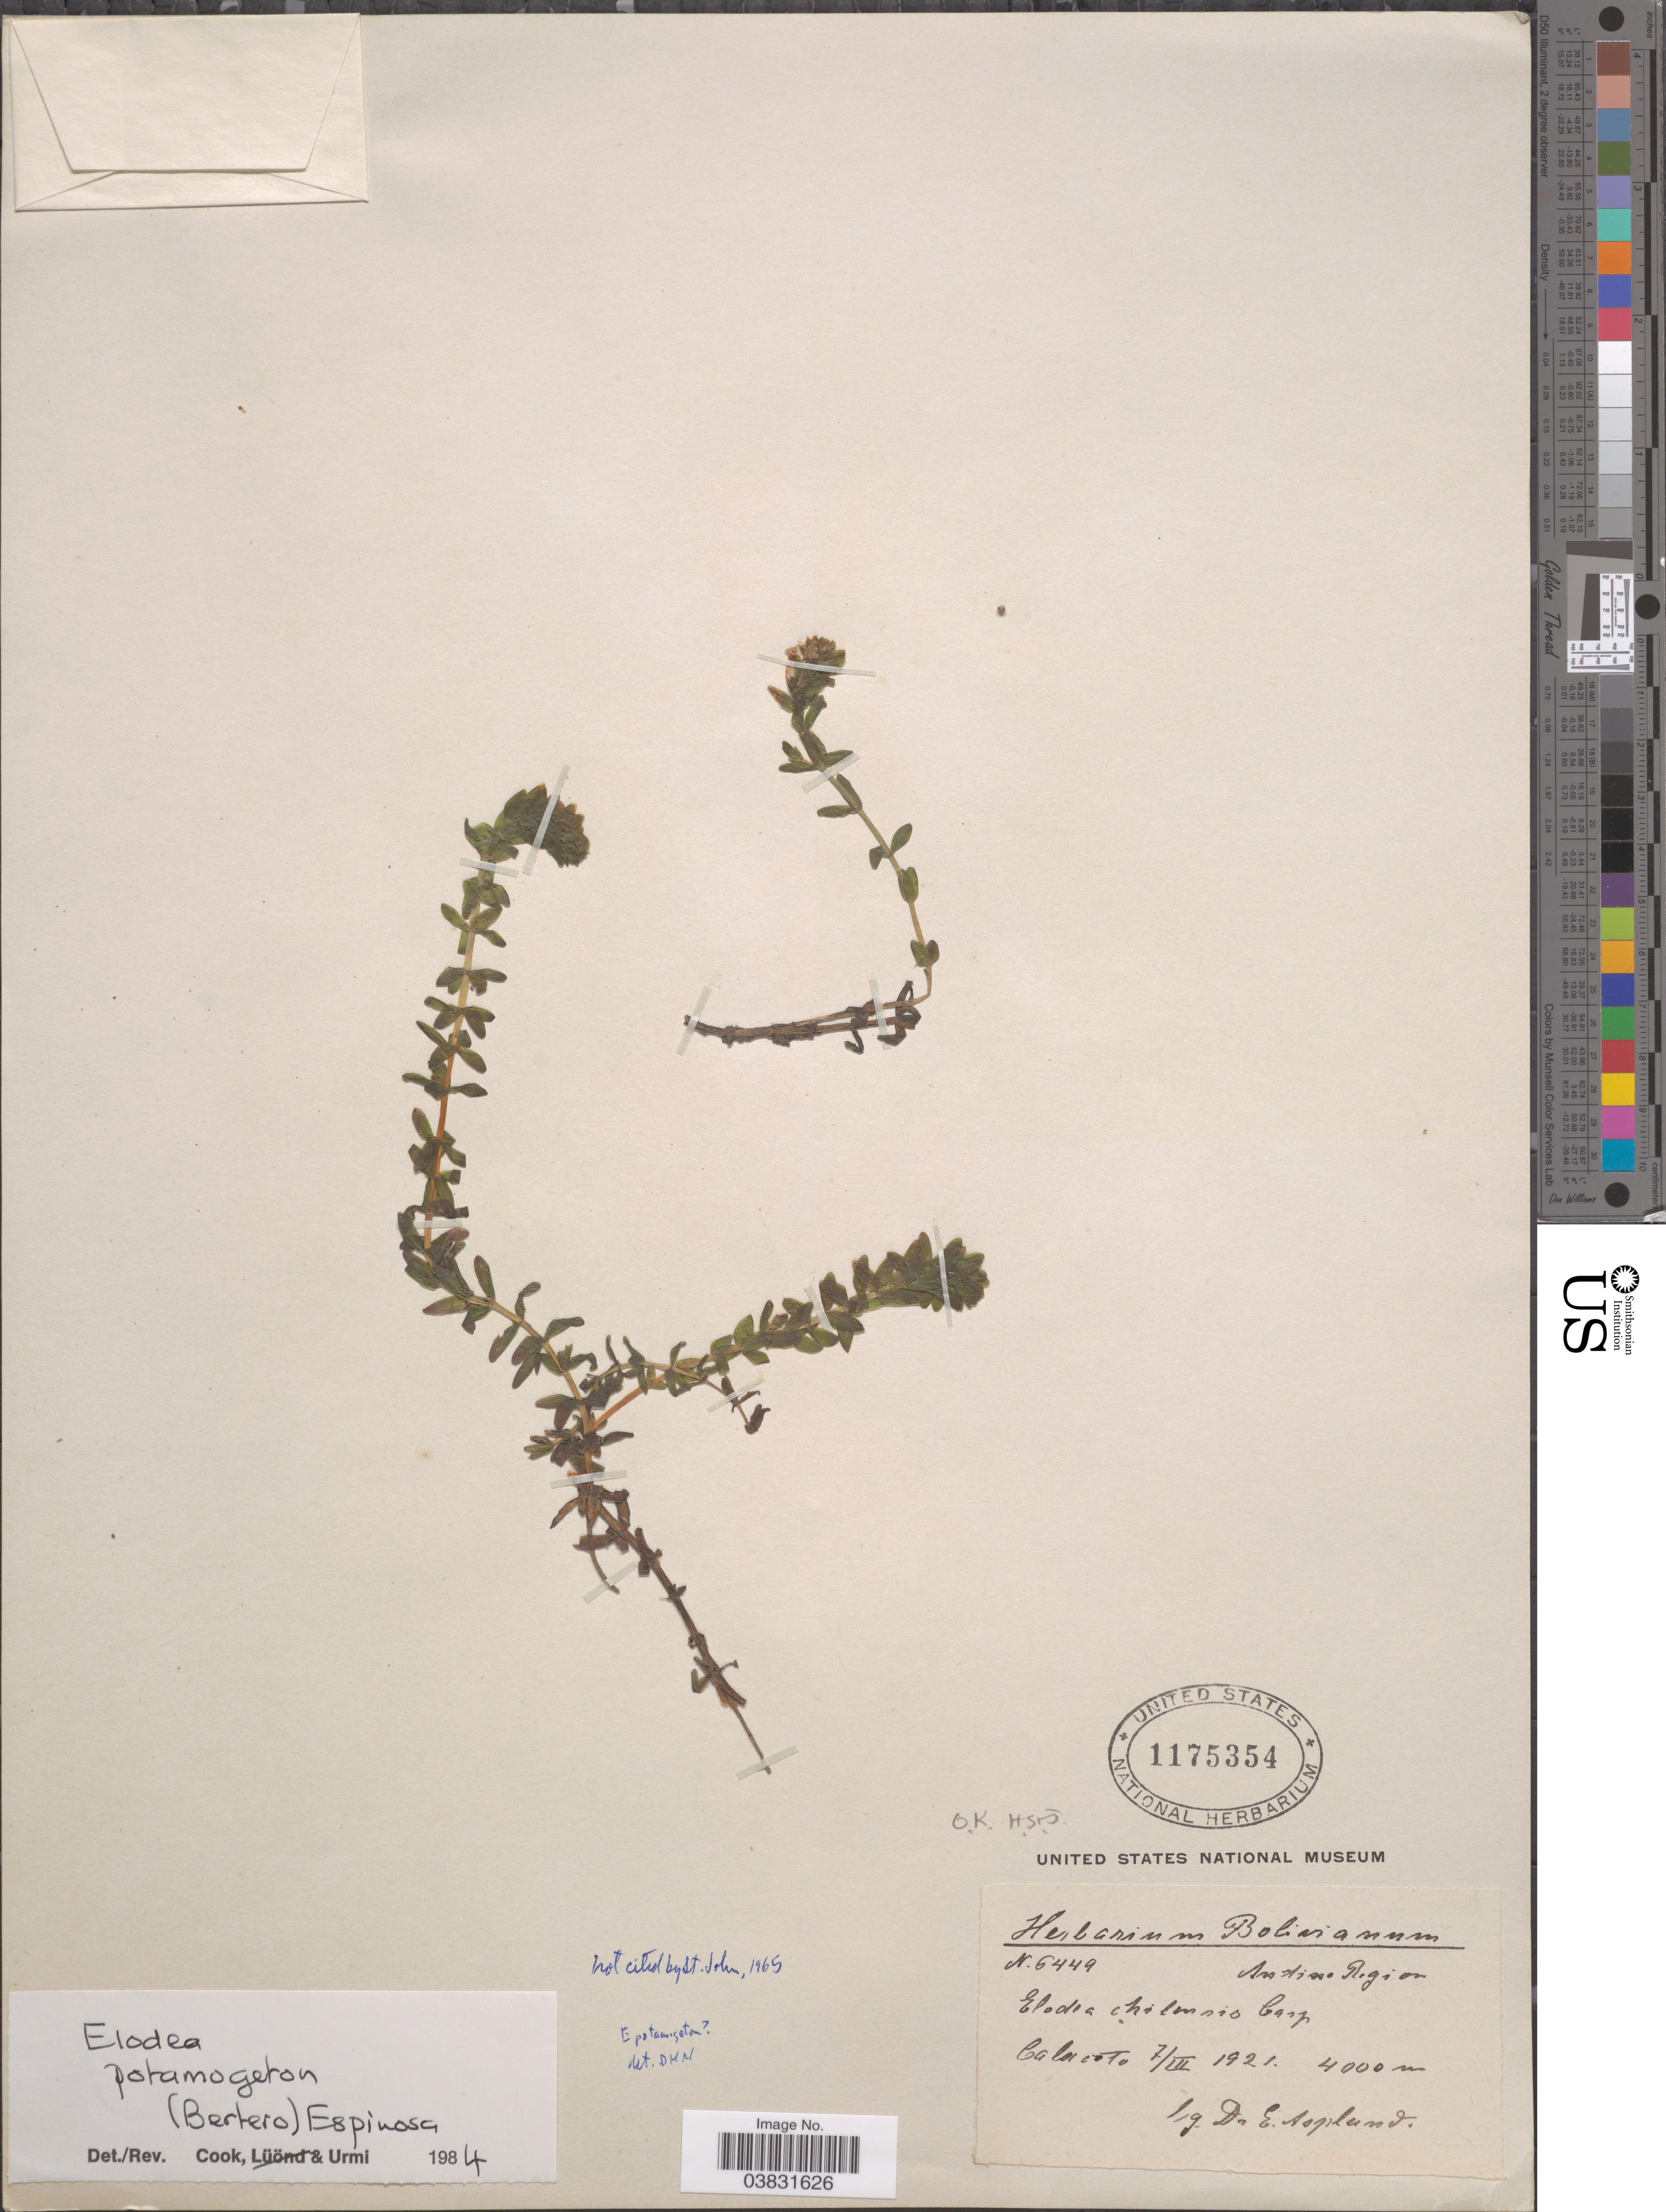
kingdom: Plantae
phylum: Tracheophyta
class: Liliopsida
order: Alismatales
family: Hydrocharitaceae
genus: Elodea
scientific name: Elodea potamogeton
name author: (Bertero) Espinosa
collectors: E. Asplund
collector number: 6449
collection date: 1921-03-07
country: Bolivia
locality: Antino Region. Calacoto.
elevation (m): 4000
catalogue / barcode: US 1175354